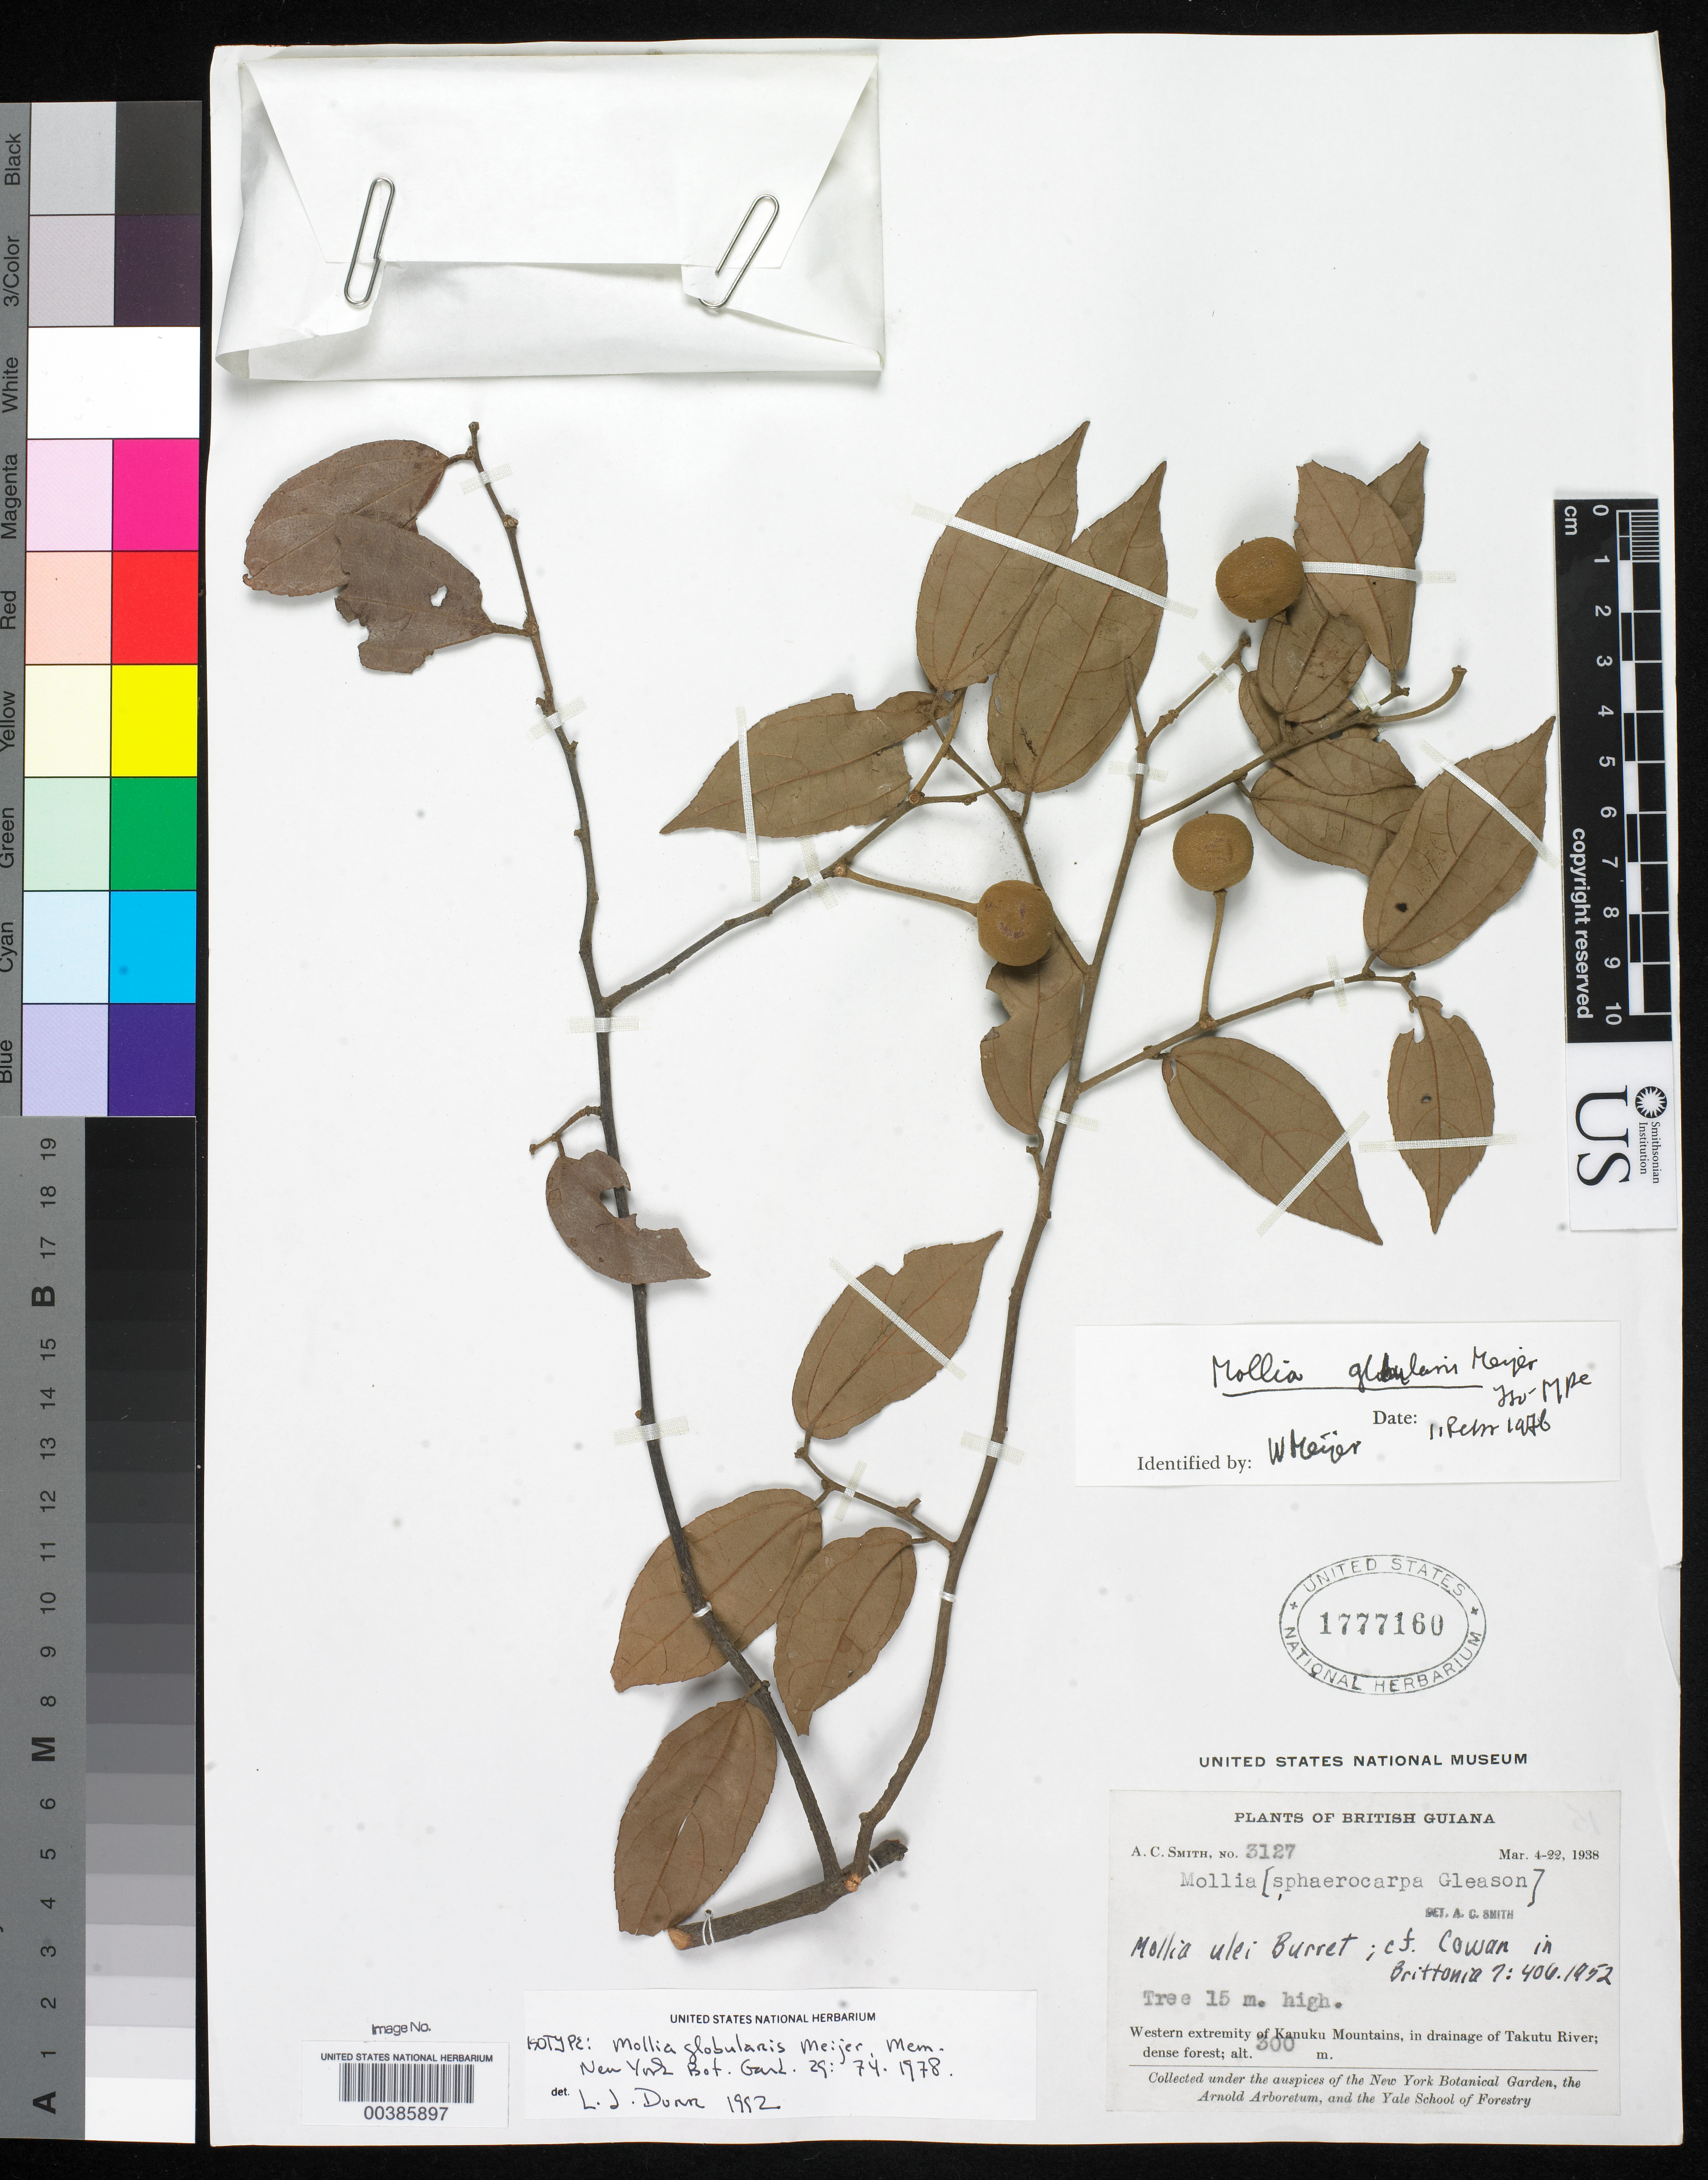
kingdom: Plantae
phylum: Tracheophyta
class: Magnoliopsida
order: Malvales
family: Malvaceae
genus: Mollia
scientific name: Mollia globularis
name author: Meijer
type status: Isotype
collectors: A. C. Smith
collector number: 3127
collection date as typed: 04 Mar 1938 to 22 Mar 1938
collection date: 1938-03-04/1938-03-22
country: Guyana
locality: W extremity of Kanuku Mountains, drainage Oftakutu River.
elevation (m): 300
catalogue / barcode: US 1777160